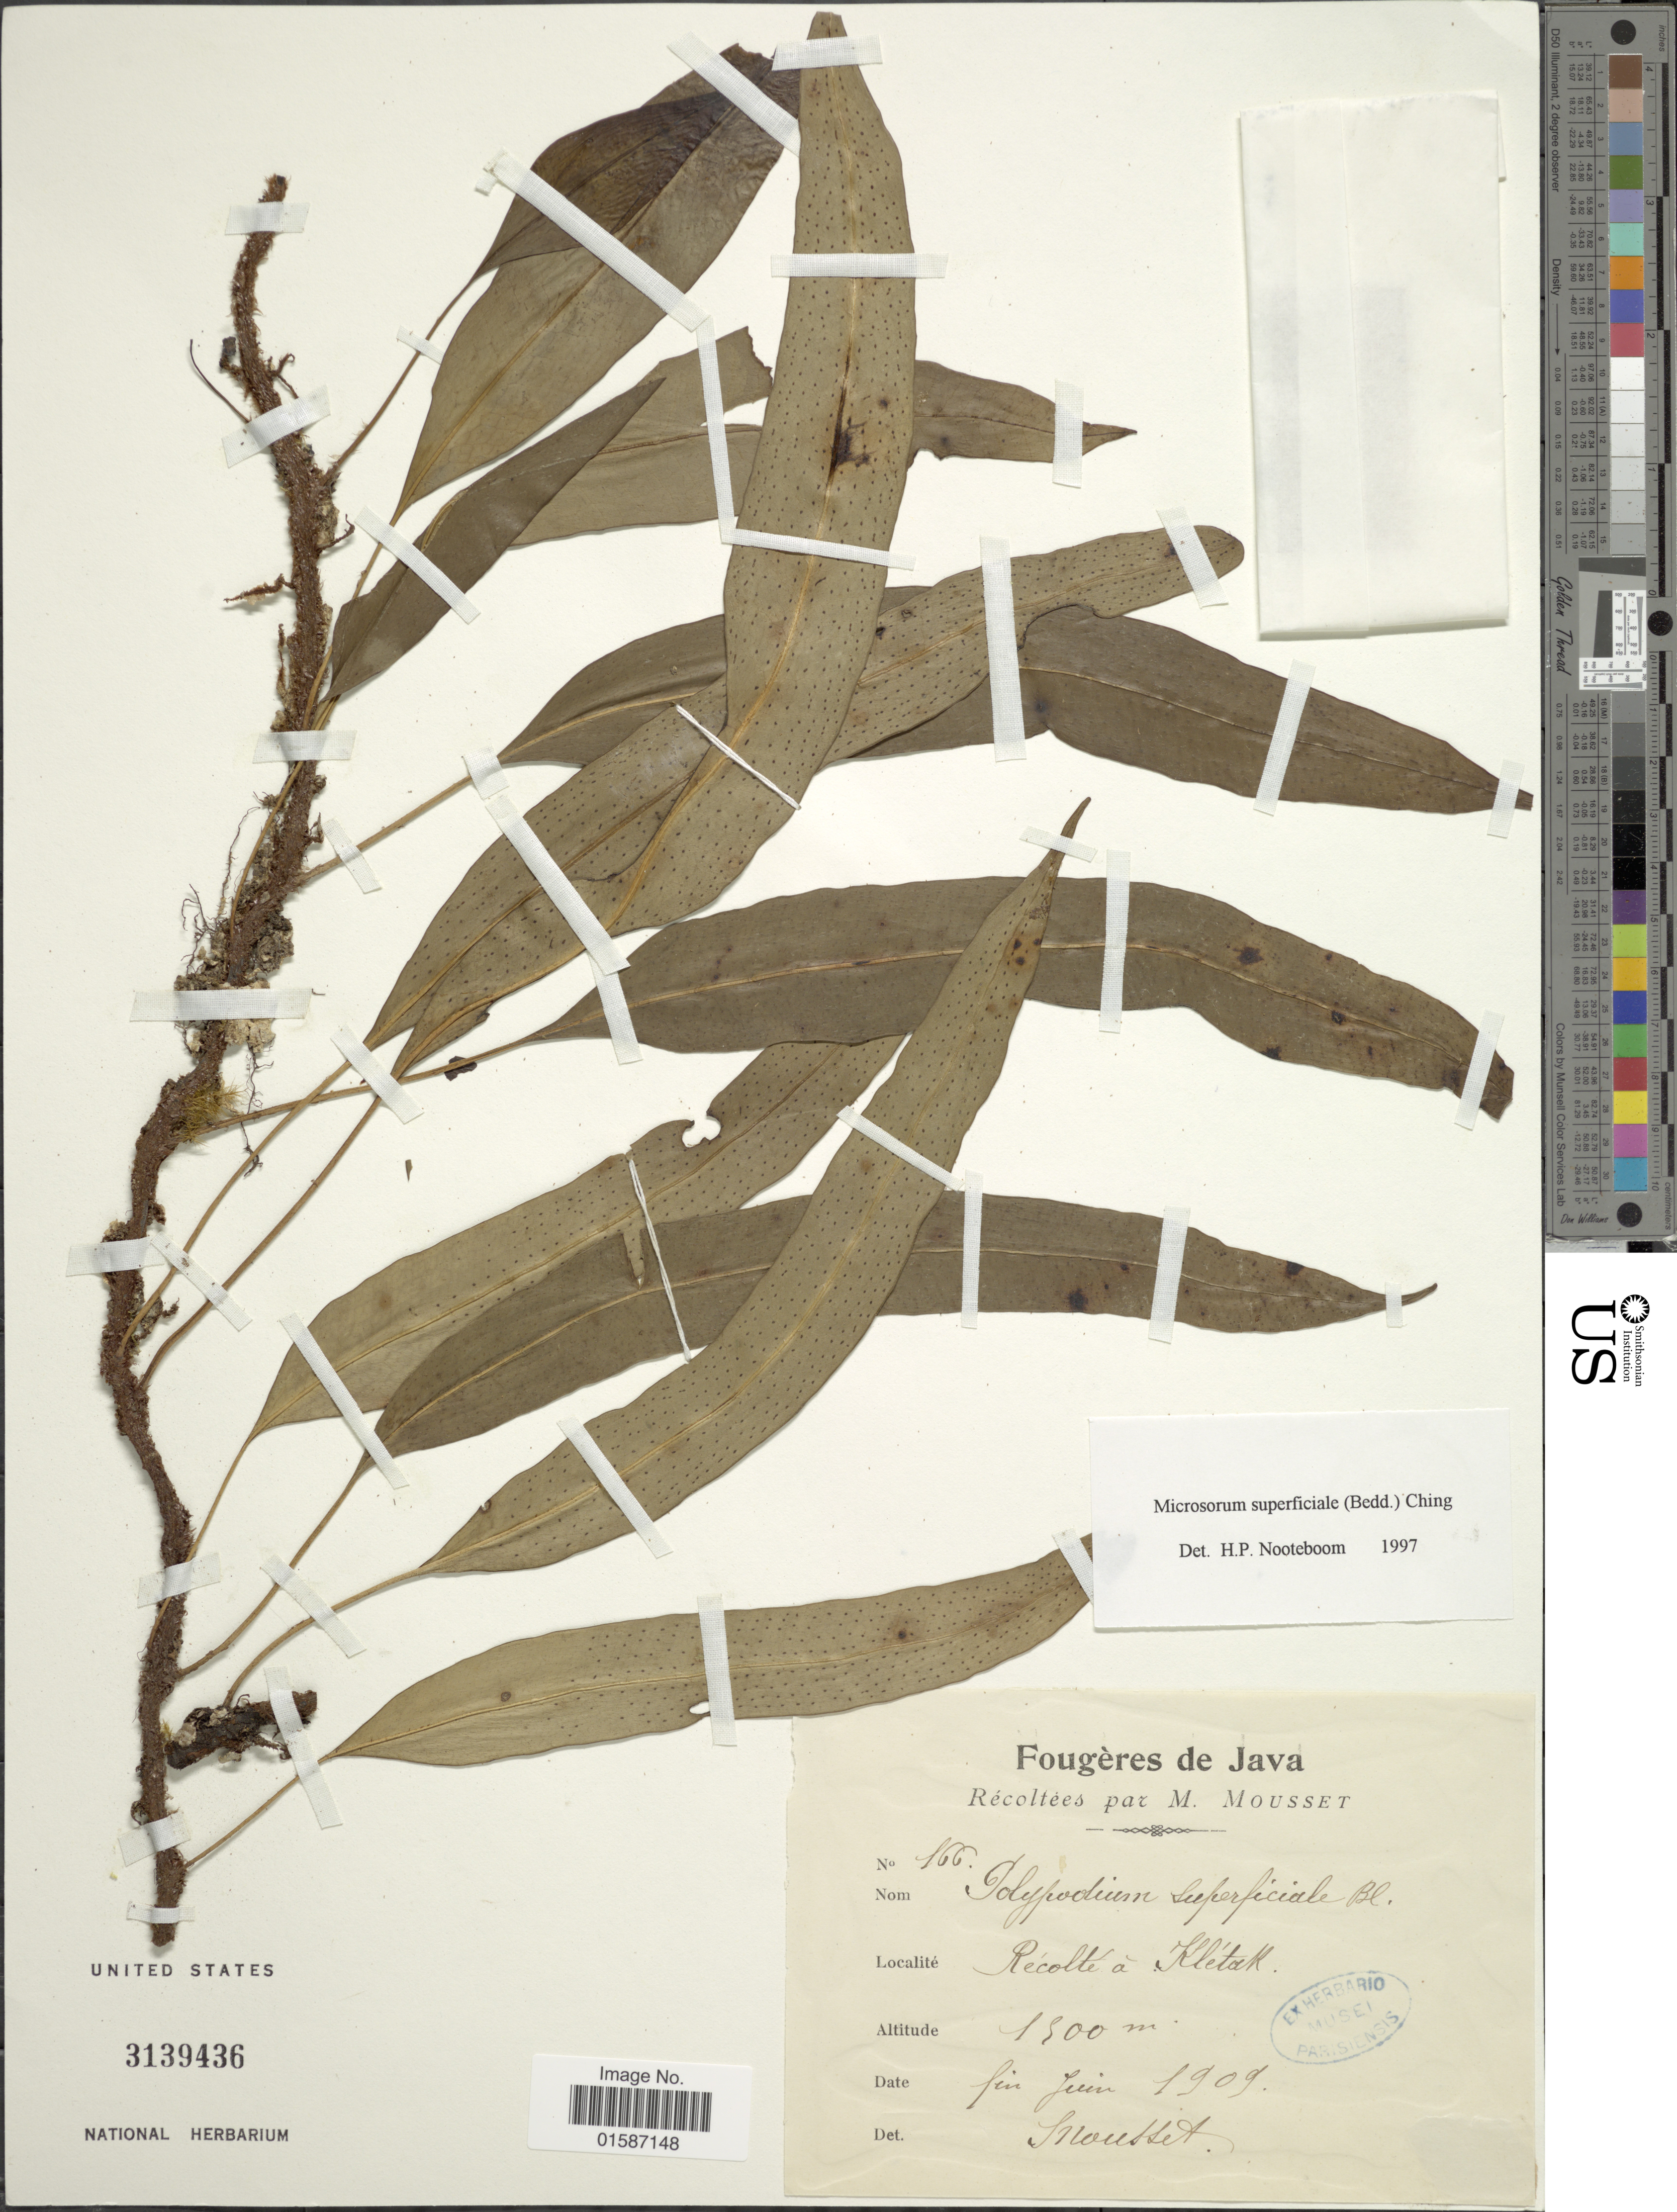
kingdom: Plantae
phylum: Tracheophyta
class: Polypodiopsida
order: Polypodiales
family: Polypodiaceae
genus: Lepidomicrosorium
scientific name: Lepidomicrosorium superficiale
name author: (Blume) Li S. Wang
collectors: M. Mousset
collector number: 166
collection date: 1909-06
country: Indonesia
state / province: Java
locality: Récolte a Klétak [interpreted]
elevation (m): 1300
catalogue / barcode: US 3139436